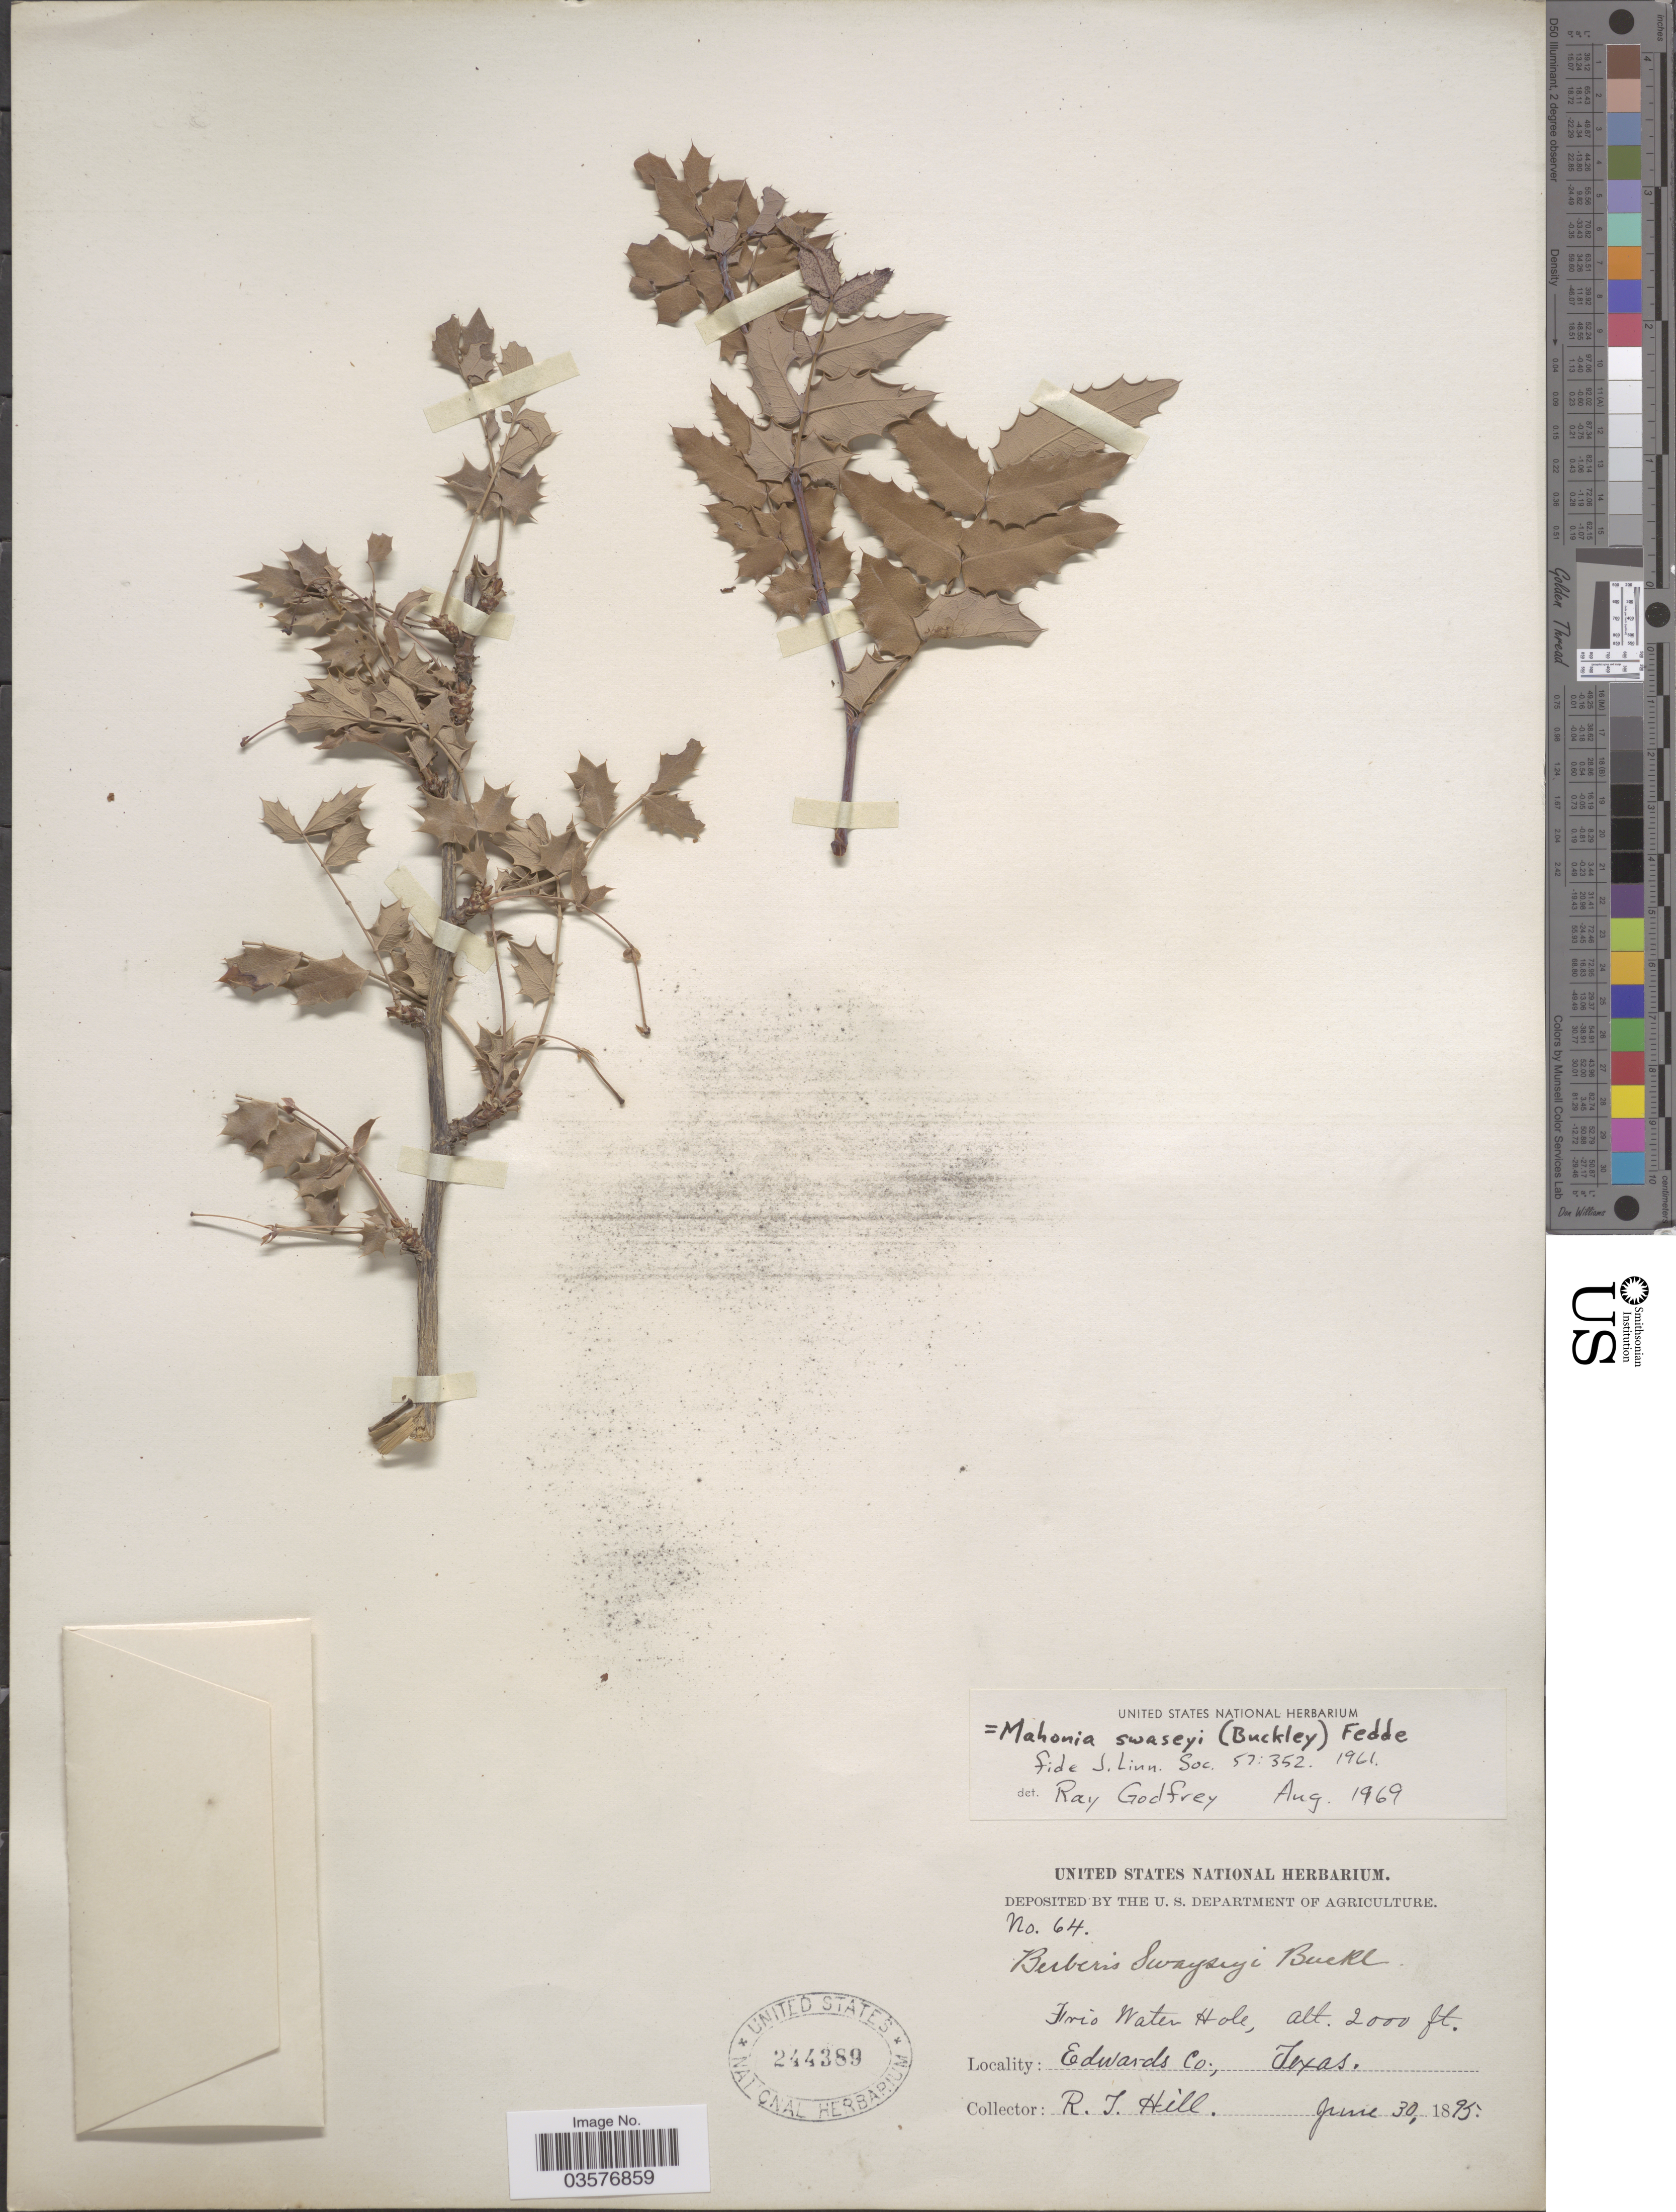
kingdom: Plantae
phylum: Tracheophyta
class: Magnoliopsida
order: Ranunculales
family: Berberidaceae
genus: Mahonia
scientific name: Mahonia swaseyi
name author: (Buckley ex M.J. Young) Fedde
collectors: R. Hill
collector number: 64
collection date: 1895-06-30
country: United States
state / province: Texas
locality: Frio Water Hole. Edwards Co.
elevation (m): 610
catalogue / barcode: US 244389